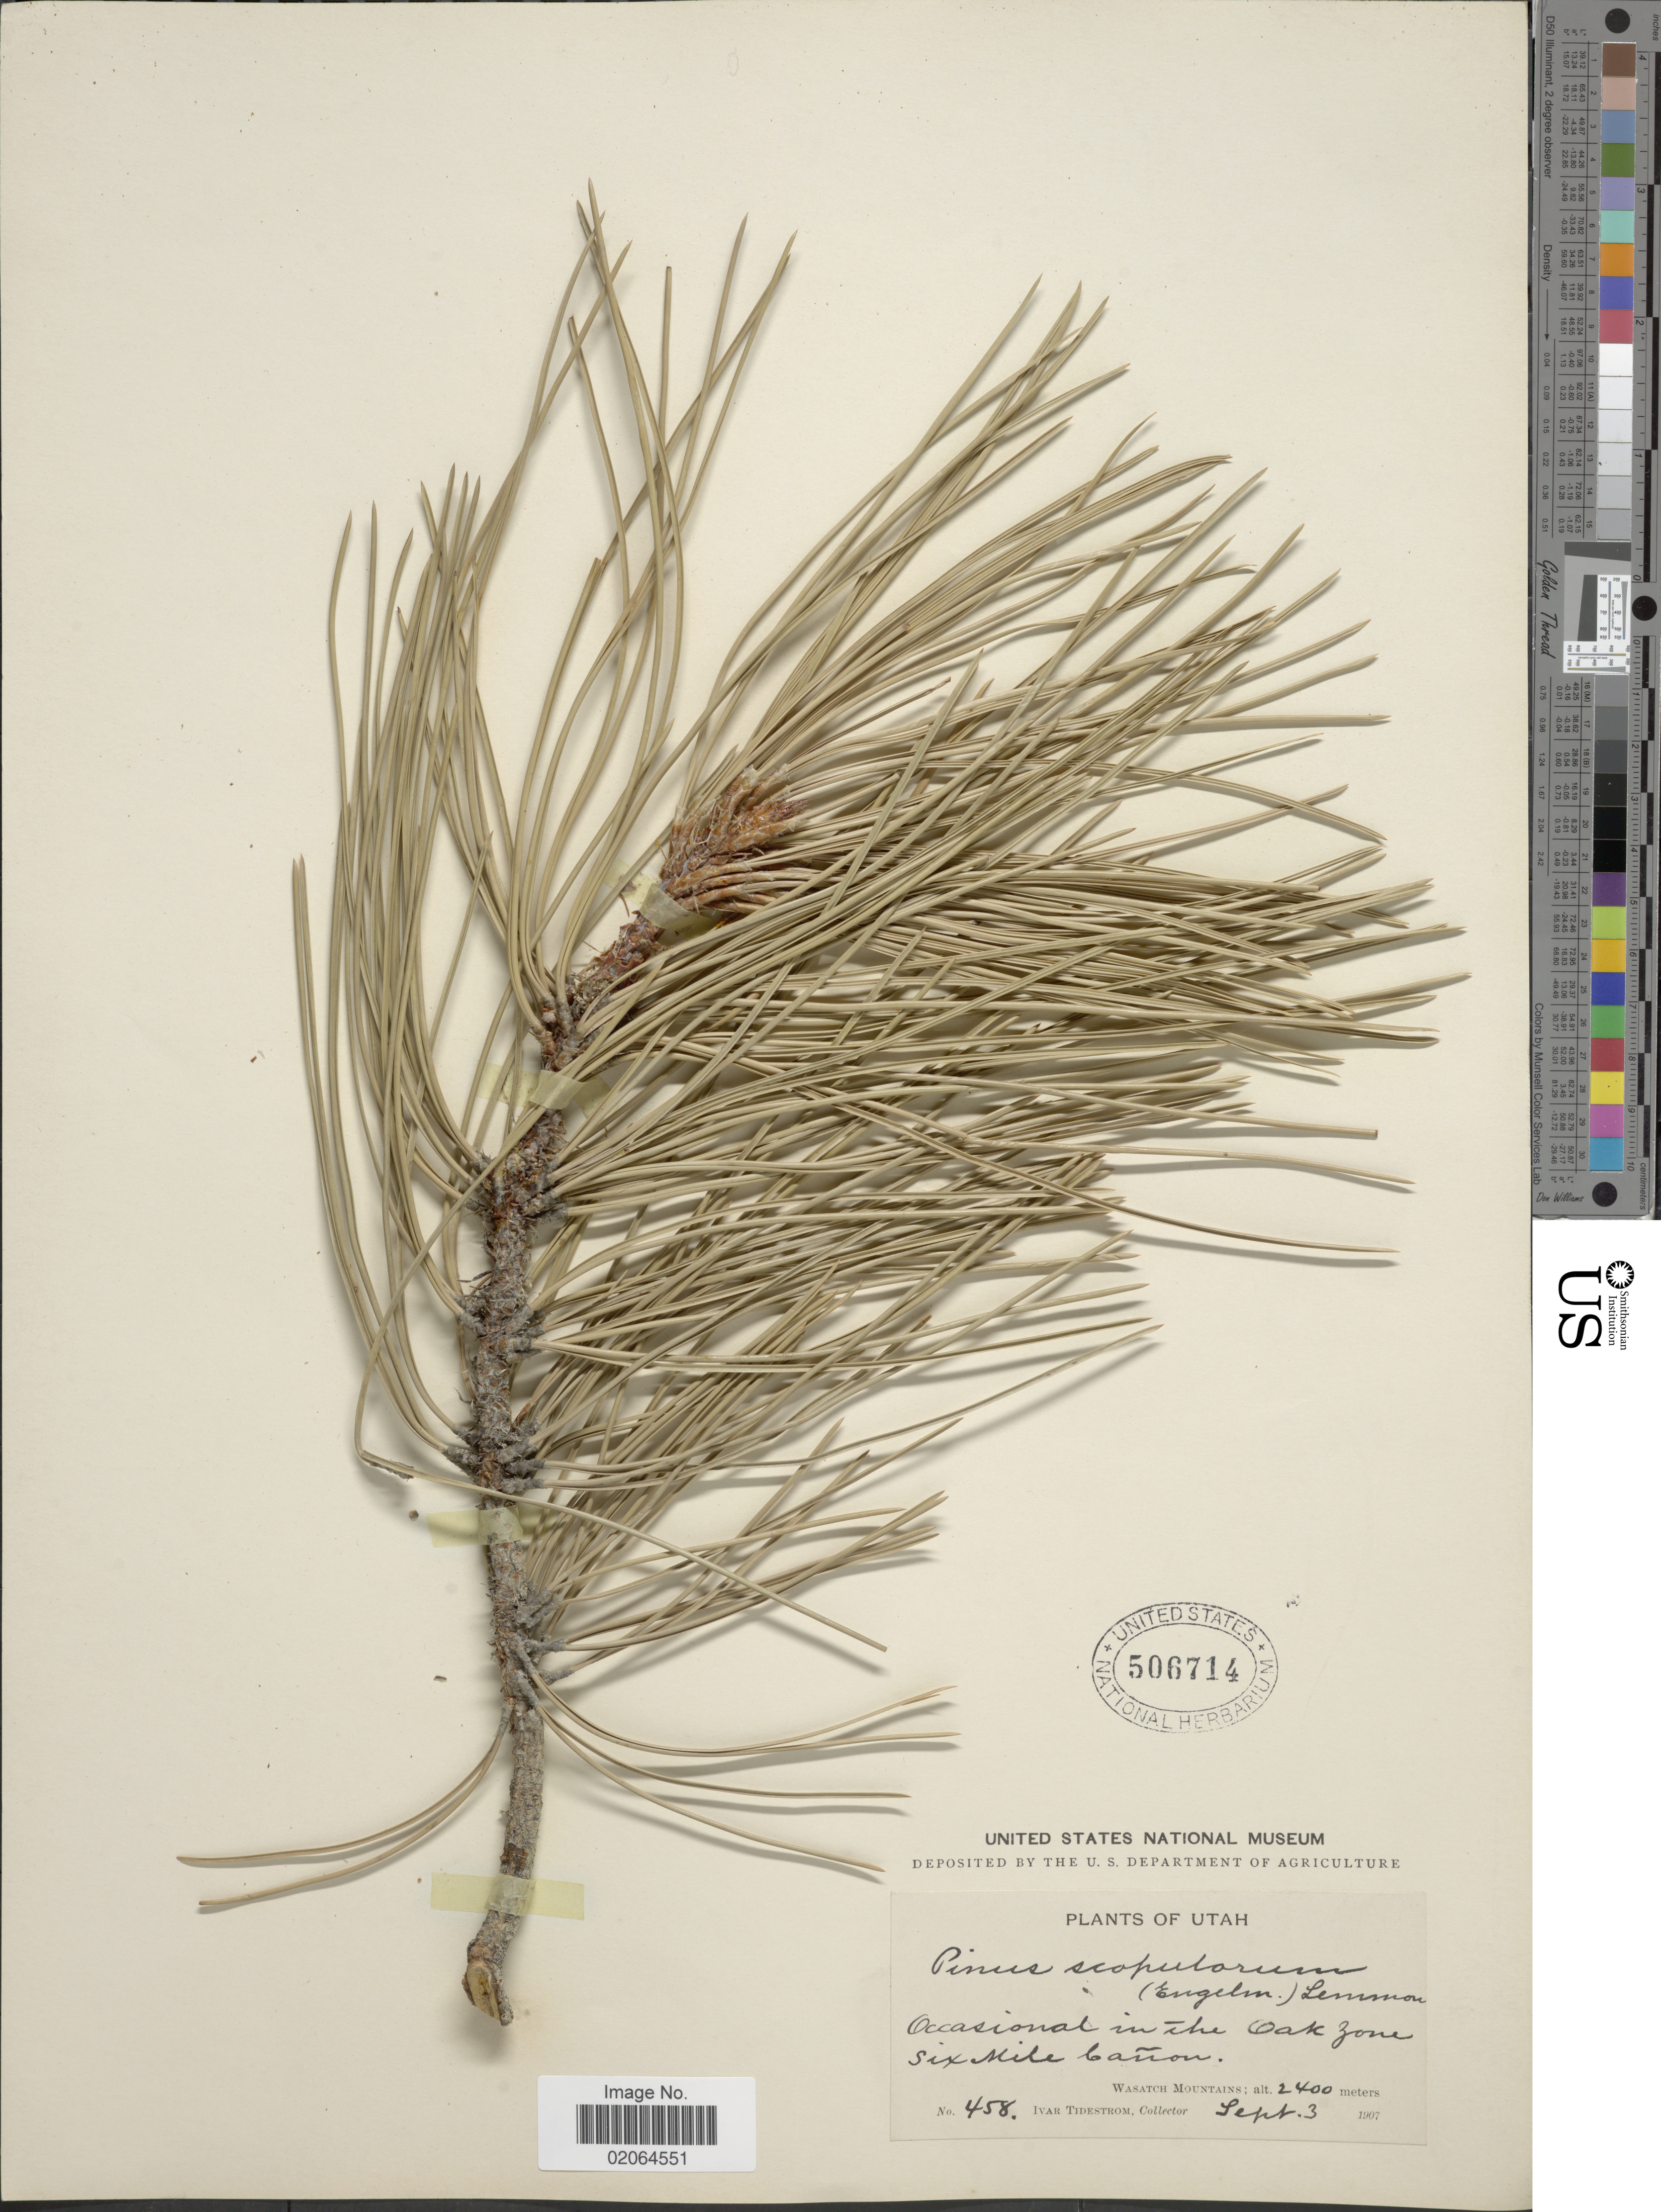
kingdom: Plantae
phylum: Tracheophyta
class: Pinopsida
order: Pinales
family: Pinaceae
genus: Pinus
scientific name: Pinus ponderosa var. scopulorum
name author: Engelm.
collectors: I. F. Tidestrom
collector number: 458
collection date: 1907-09-03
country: United States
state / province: Utah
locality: Utah, Occasional in the Oak Zone Six Mile Canon. Wasatch Mountains.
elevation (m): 2400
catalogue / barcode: US 506714